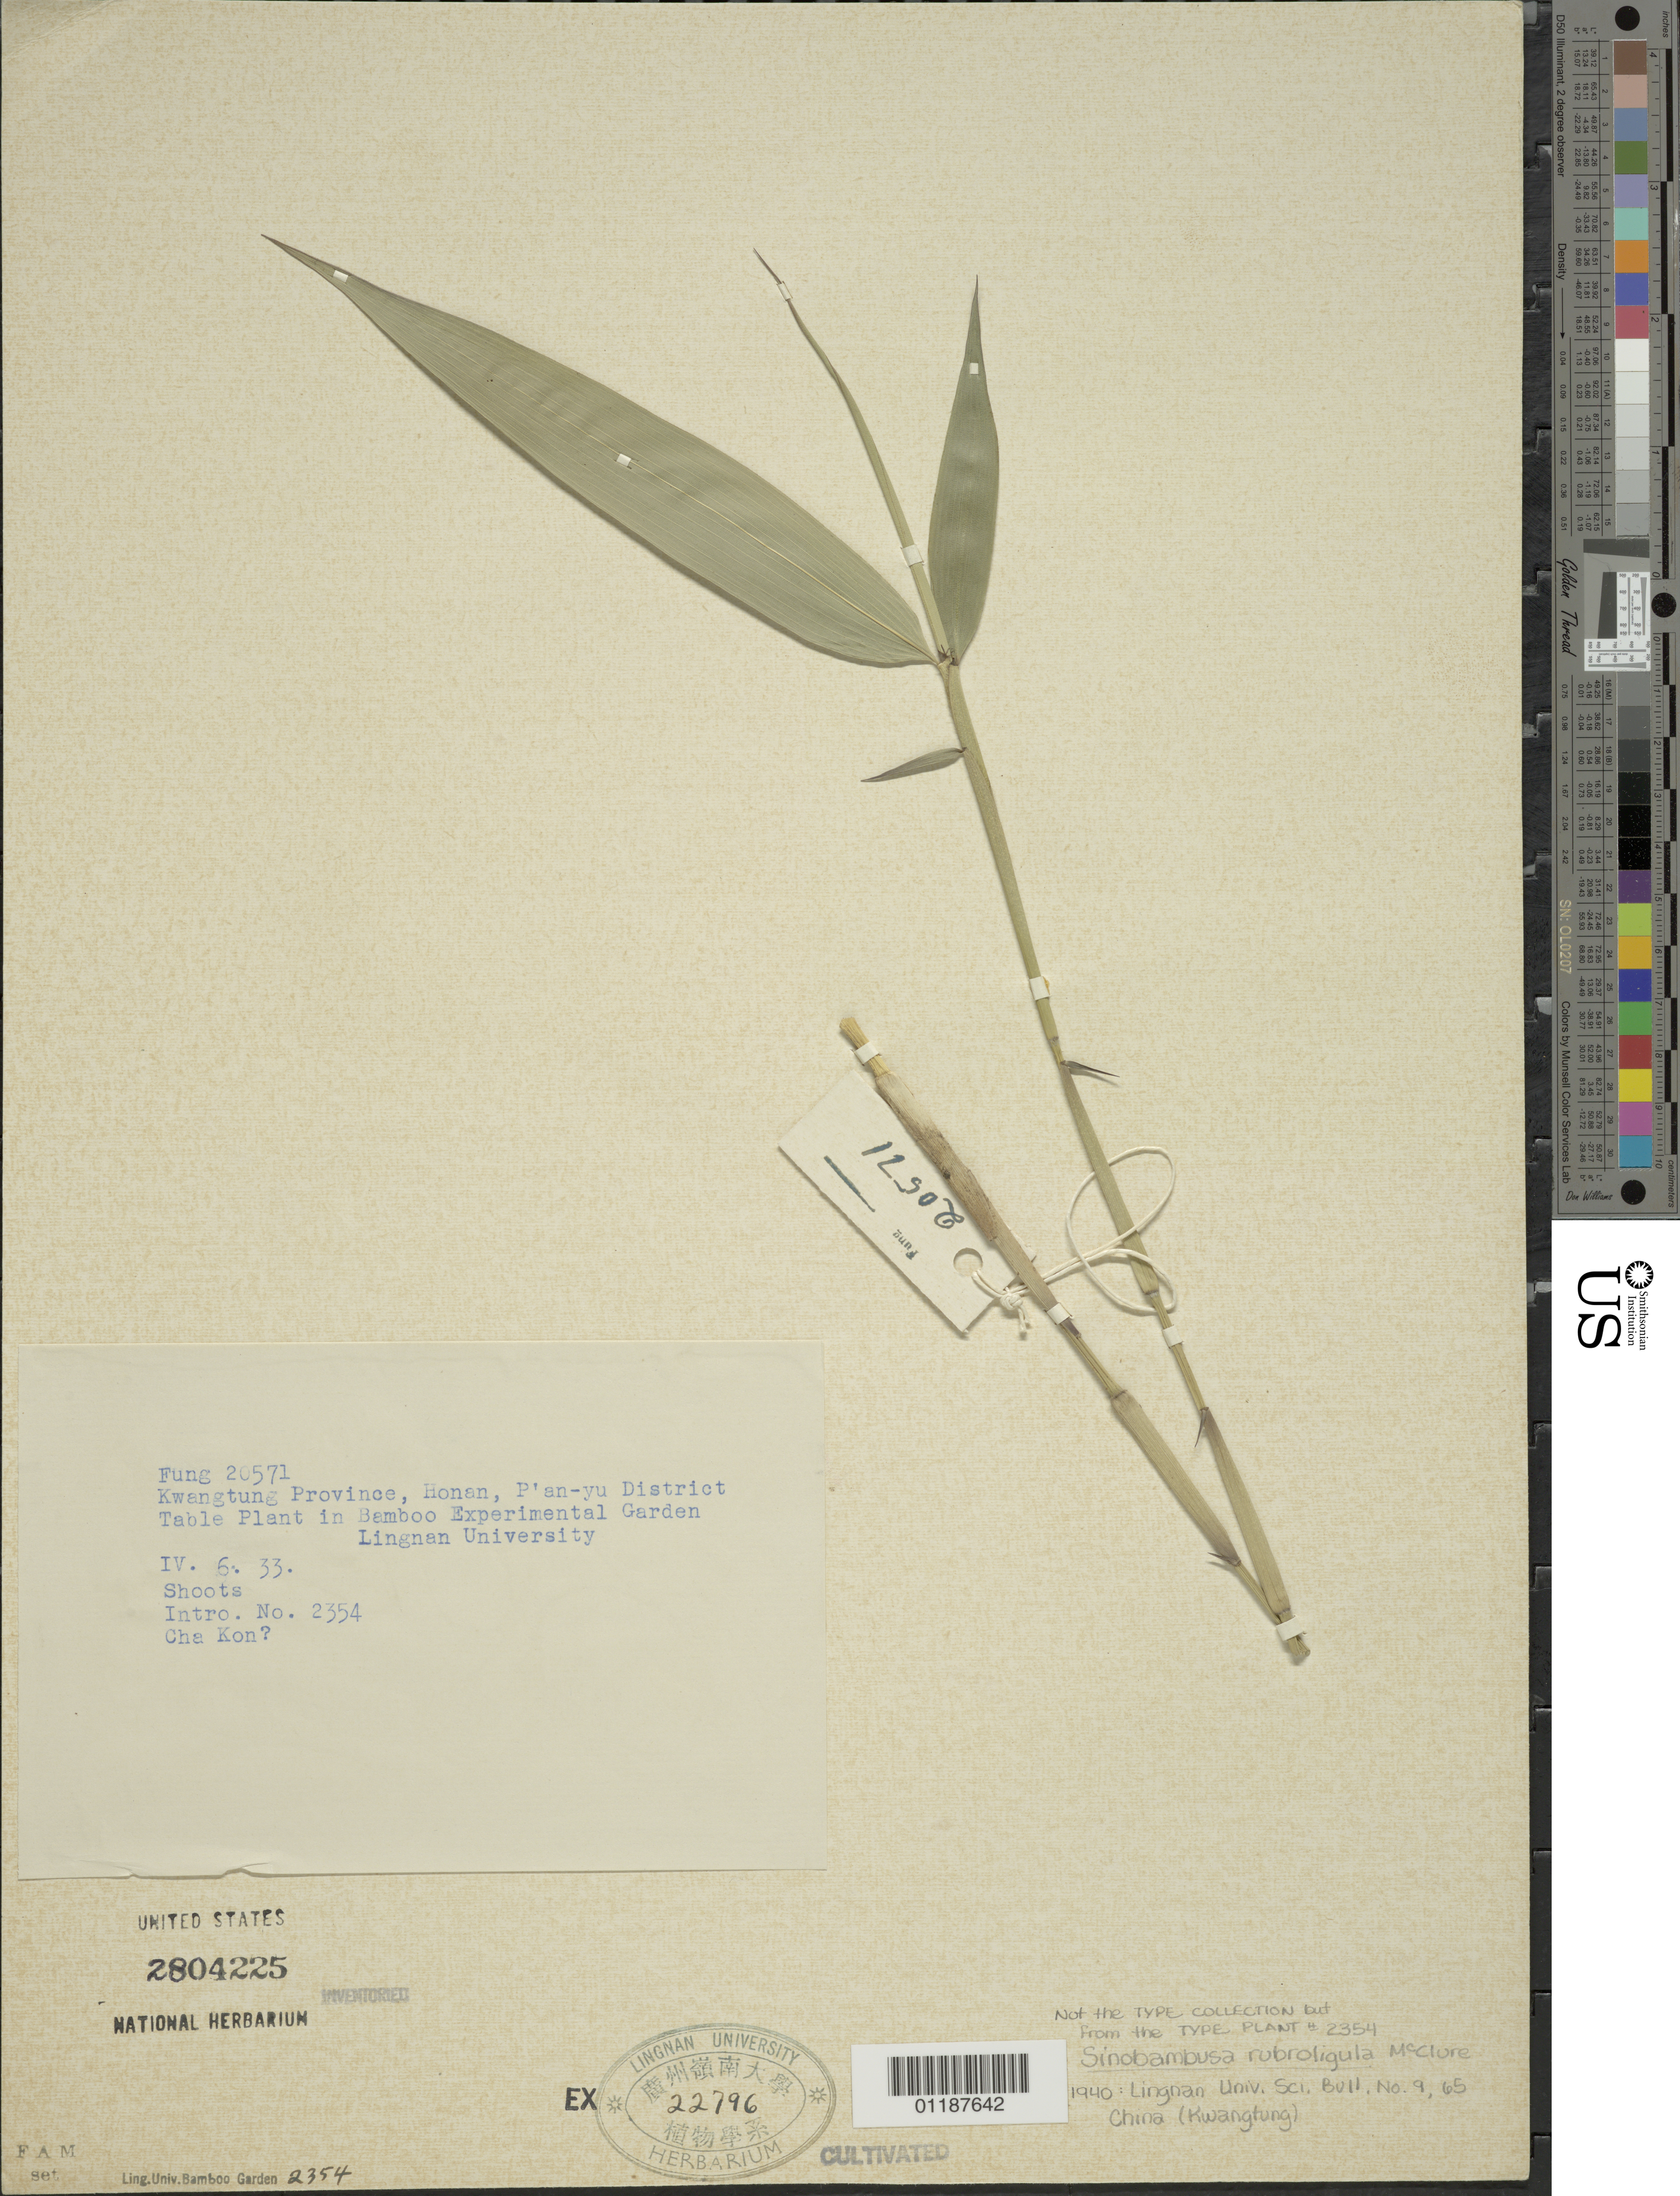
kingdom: Plantae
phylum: Tracheophyta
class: Liliopsida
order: Poales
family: Poaceae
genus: Sinobambusa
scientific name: Sinobambusa rubroligula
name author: McClure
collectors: H. L. Fung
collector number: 20571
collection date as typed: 06 Apr 1933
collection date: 1933-04-06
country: China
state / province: Guangdong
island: Honam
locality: P'an-yu, Lingnan University Bamboo Garden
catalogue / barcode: US 2804225